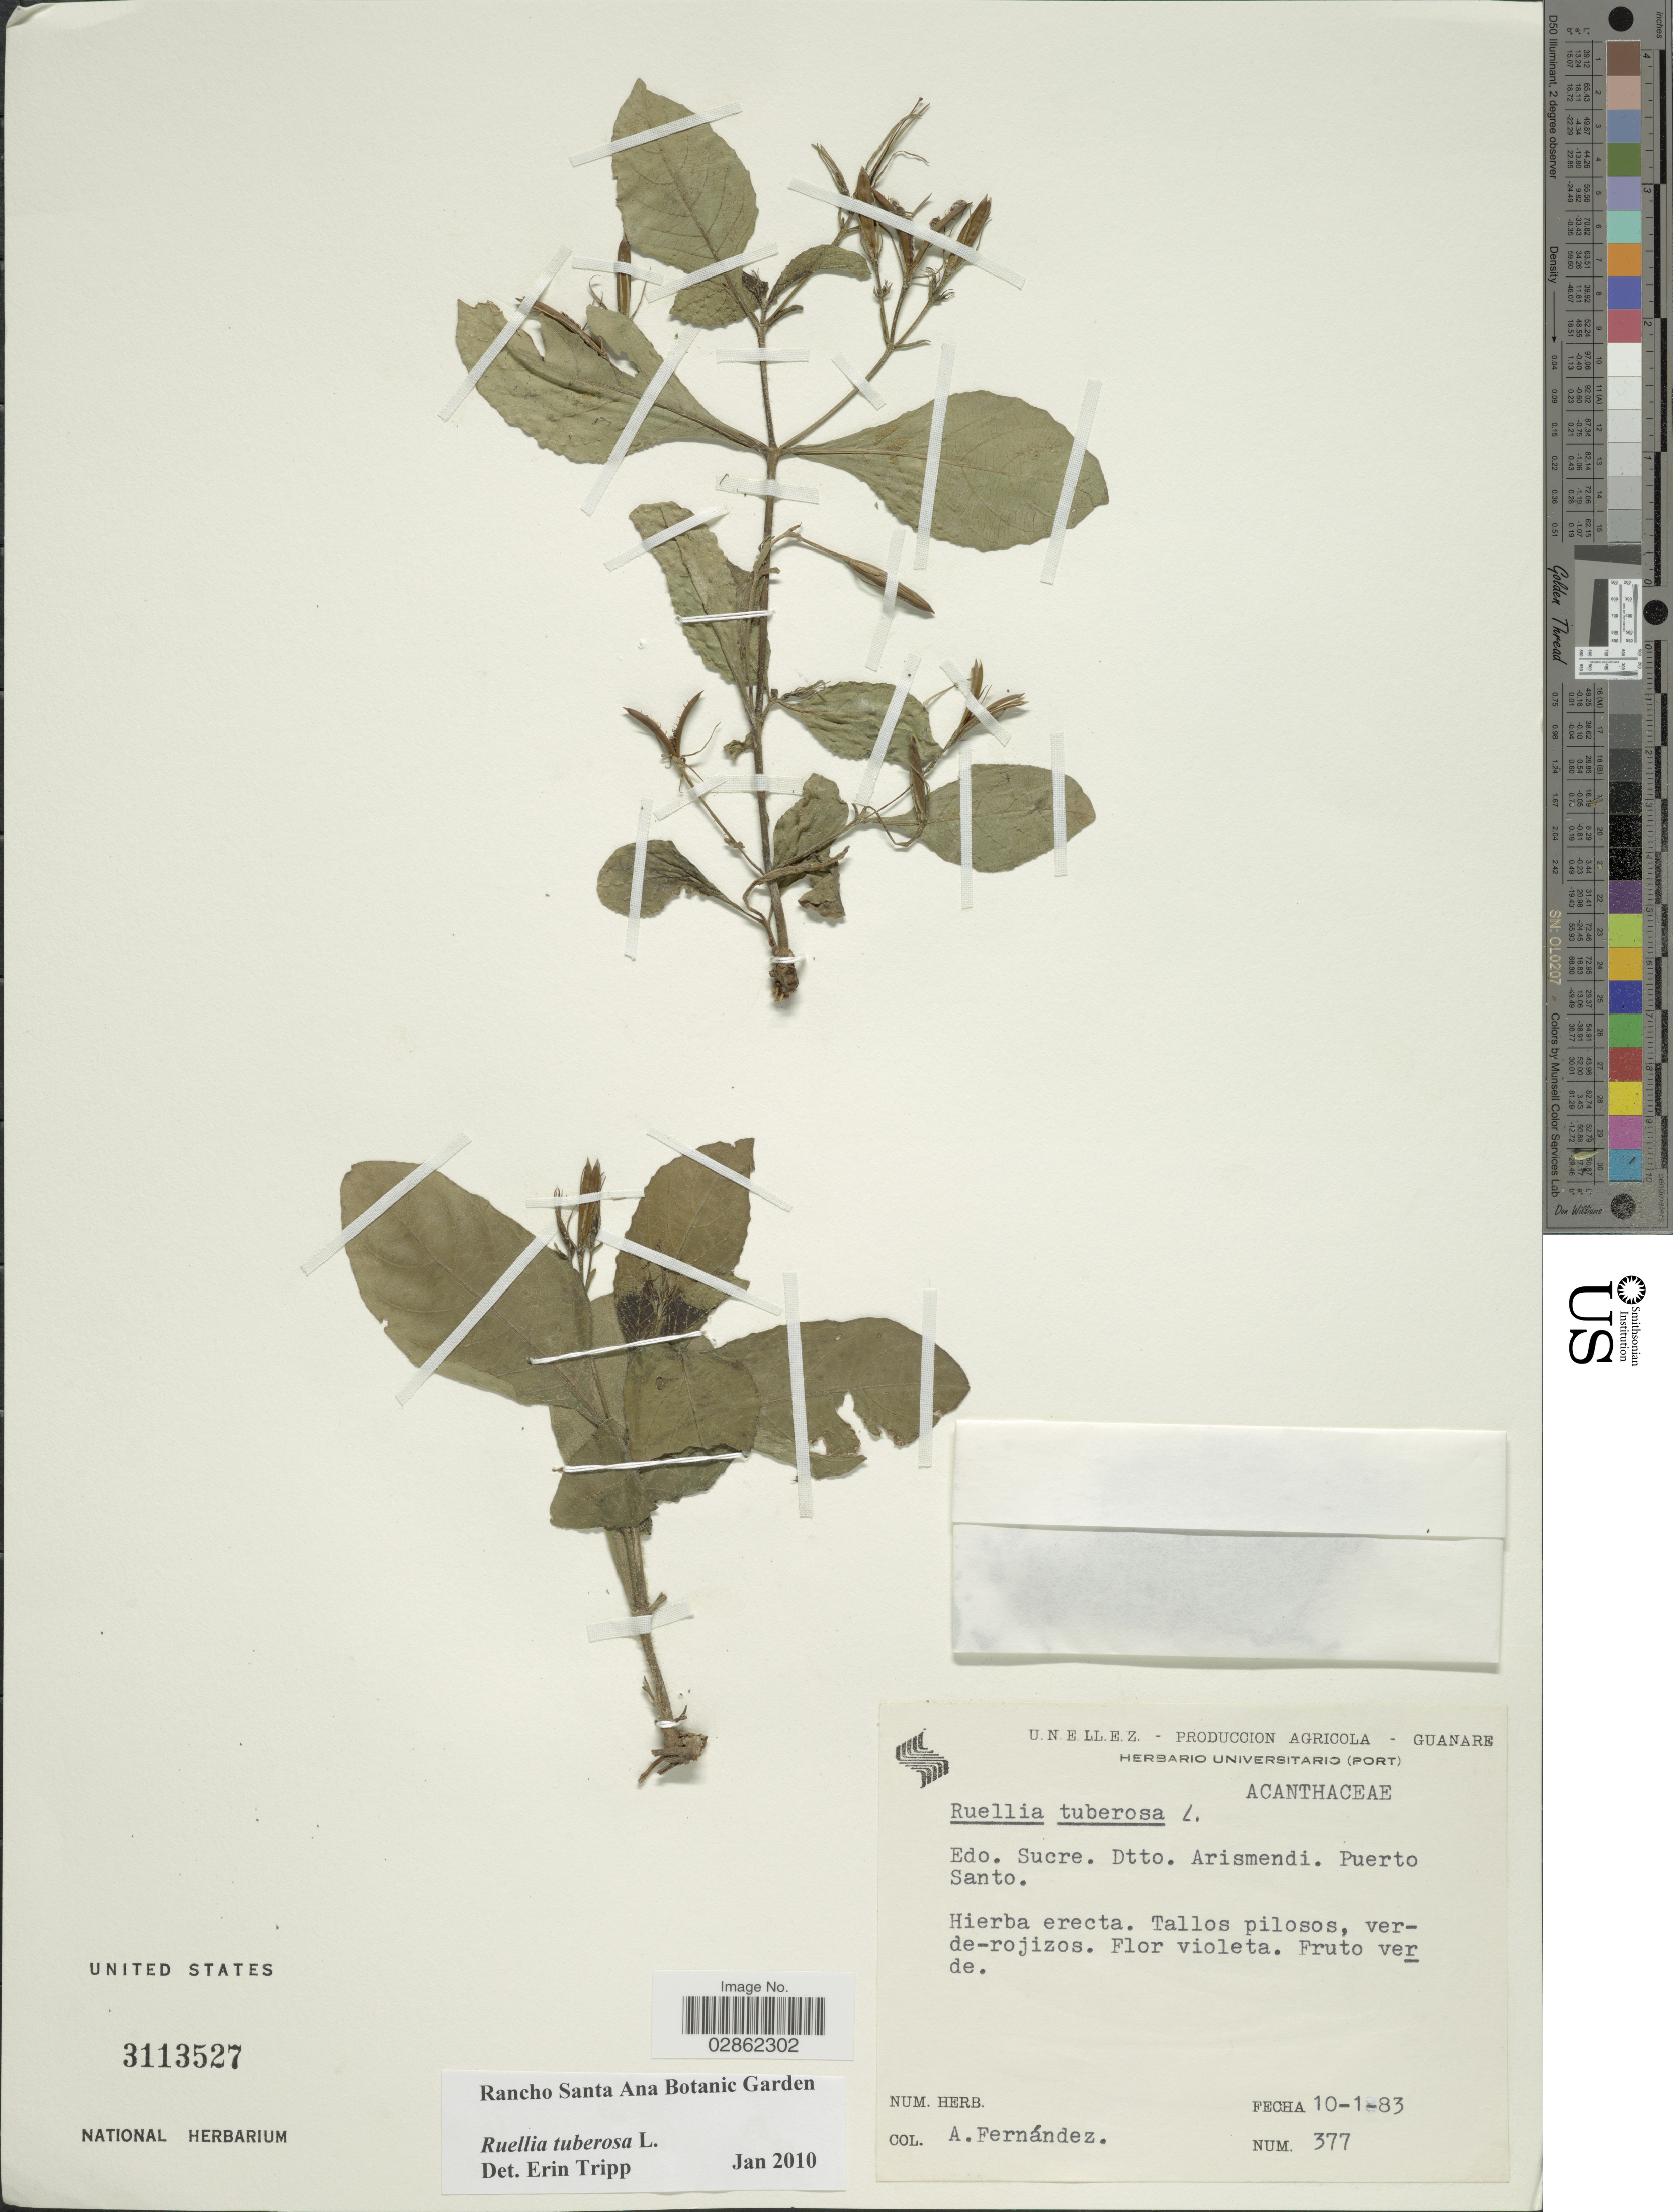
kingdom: Plantae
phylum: Tracheophyta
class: Magnoliopsida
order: Lamiales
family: Acanthaceae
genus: Ruellia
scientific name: Ruellia tuberosa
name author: L.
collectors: A. Fernández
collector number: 377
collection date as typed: Transcribed d/m/y: 10/1/83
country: Venezuela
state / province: Sucre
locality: Dtto. Arismendi, Puerto Santo.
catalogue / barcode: US 3113527